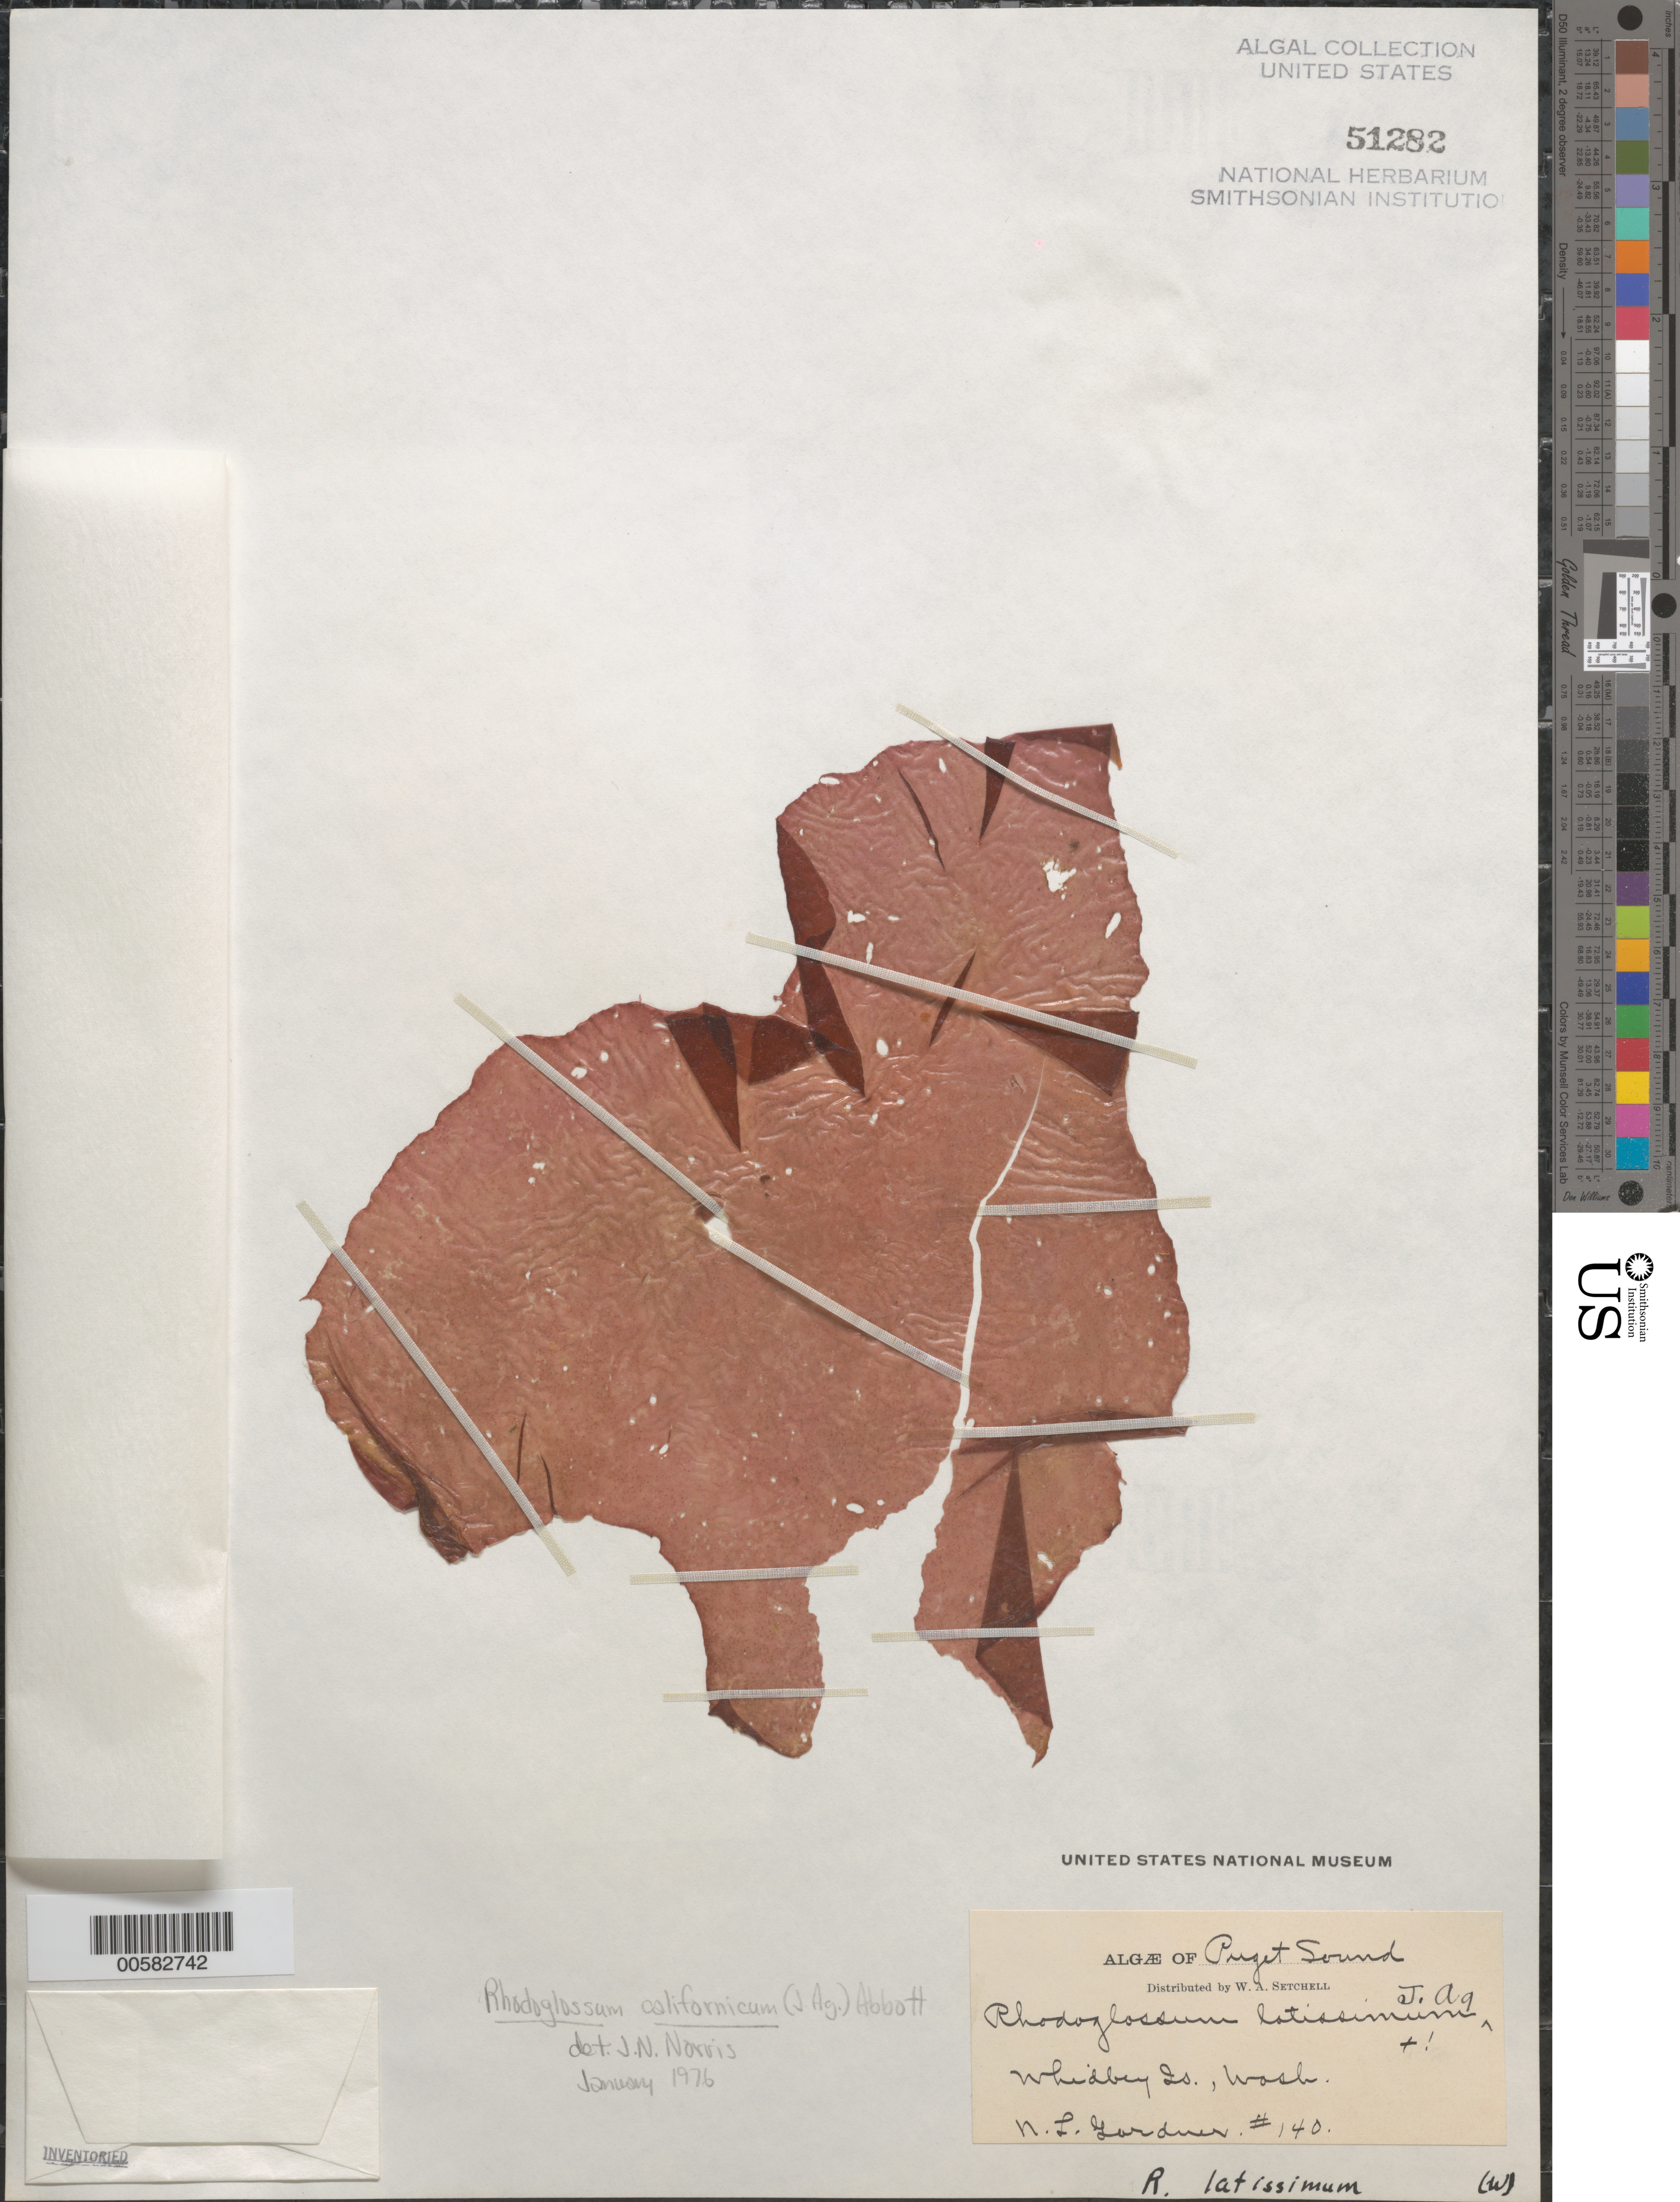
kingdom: Plantae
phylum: Rhodophyta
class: Florideophyceae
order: Gigartinales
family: Gigartinaceae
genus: Mazzaella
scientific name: Mazzaella californica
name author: (J. Agardh) G. De Toni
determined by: Algae name updating Project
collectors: N. Gardner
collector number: NLG 140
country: United States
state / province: Washington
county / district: Island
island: Whidbey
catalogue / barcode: US 51282